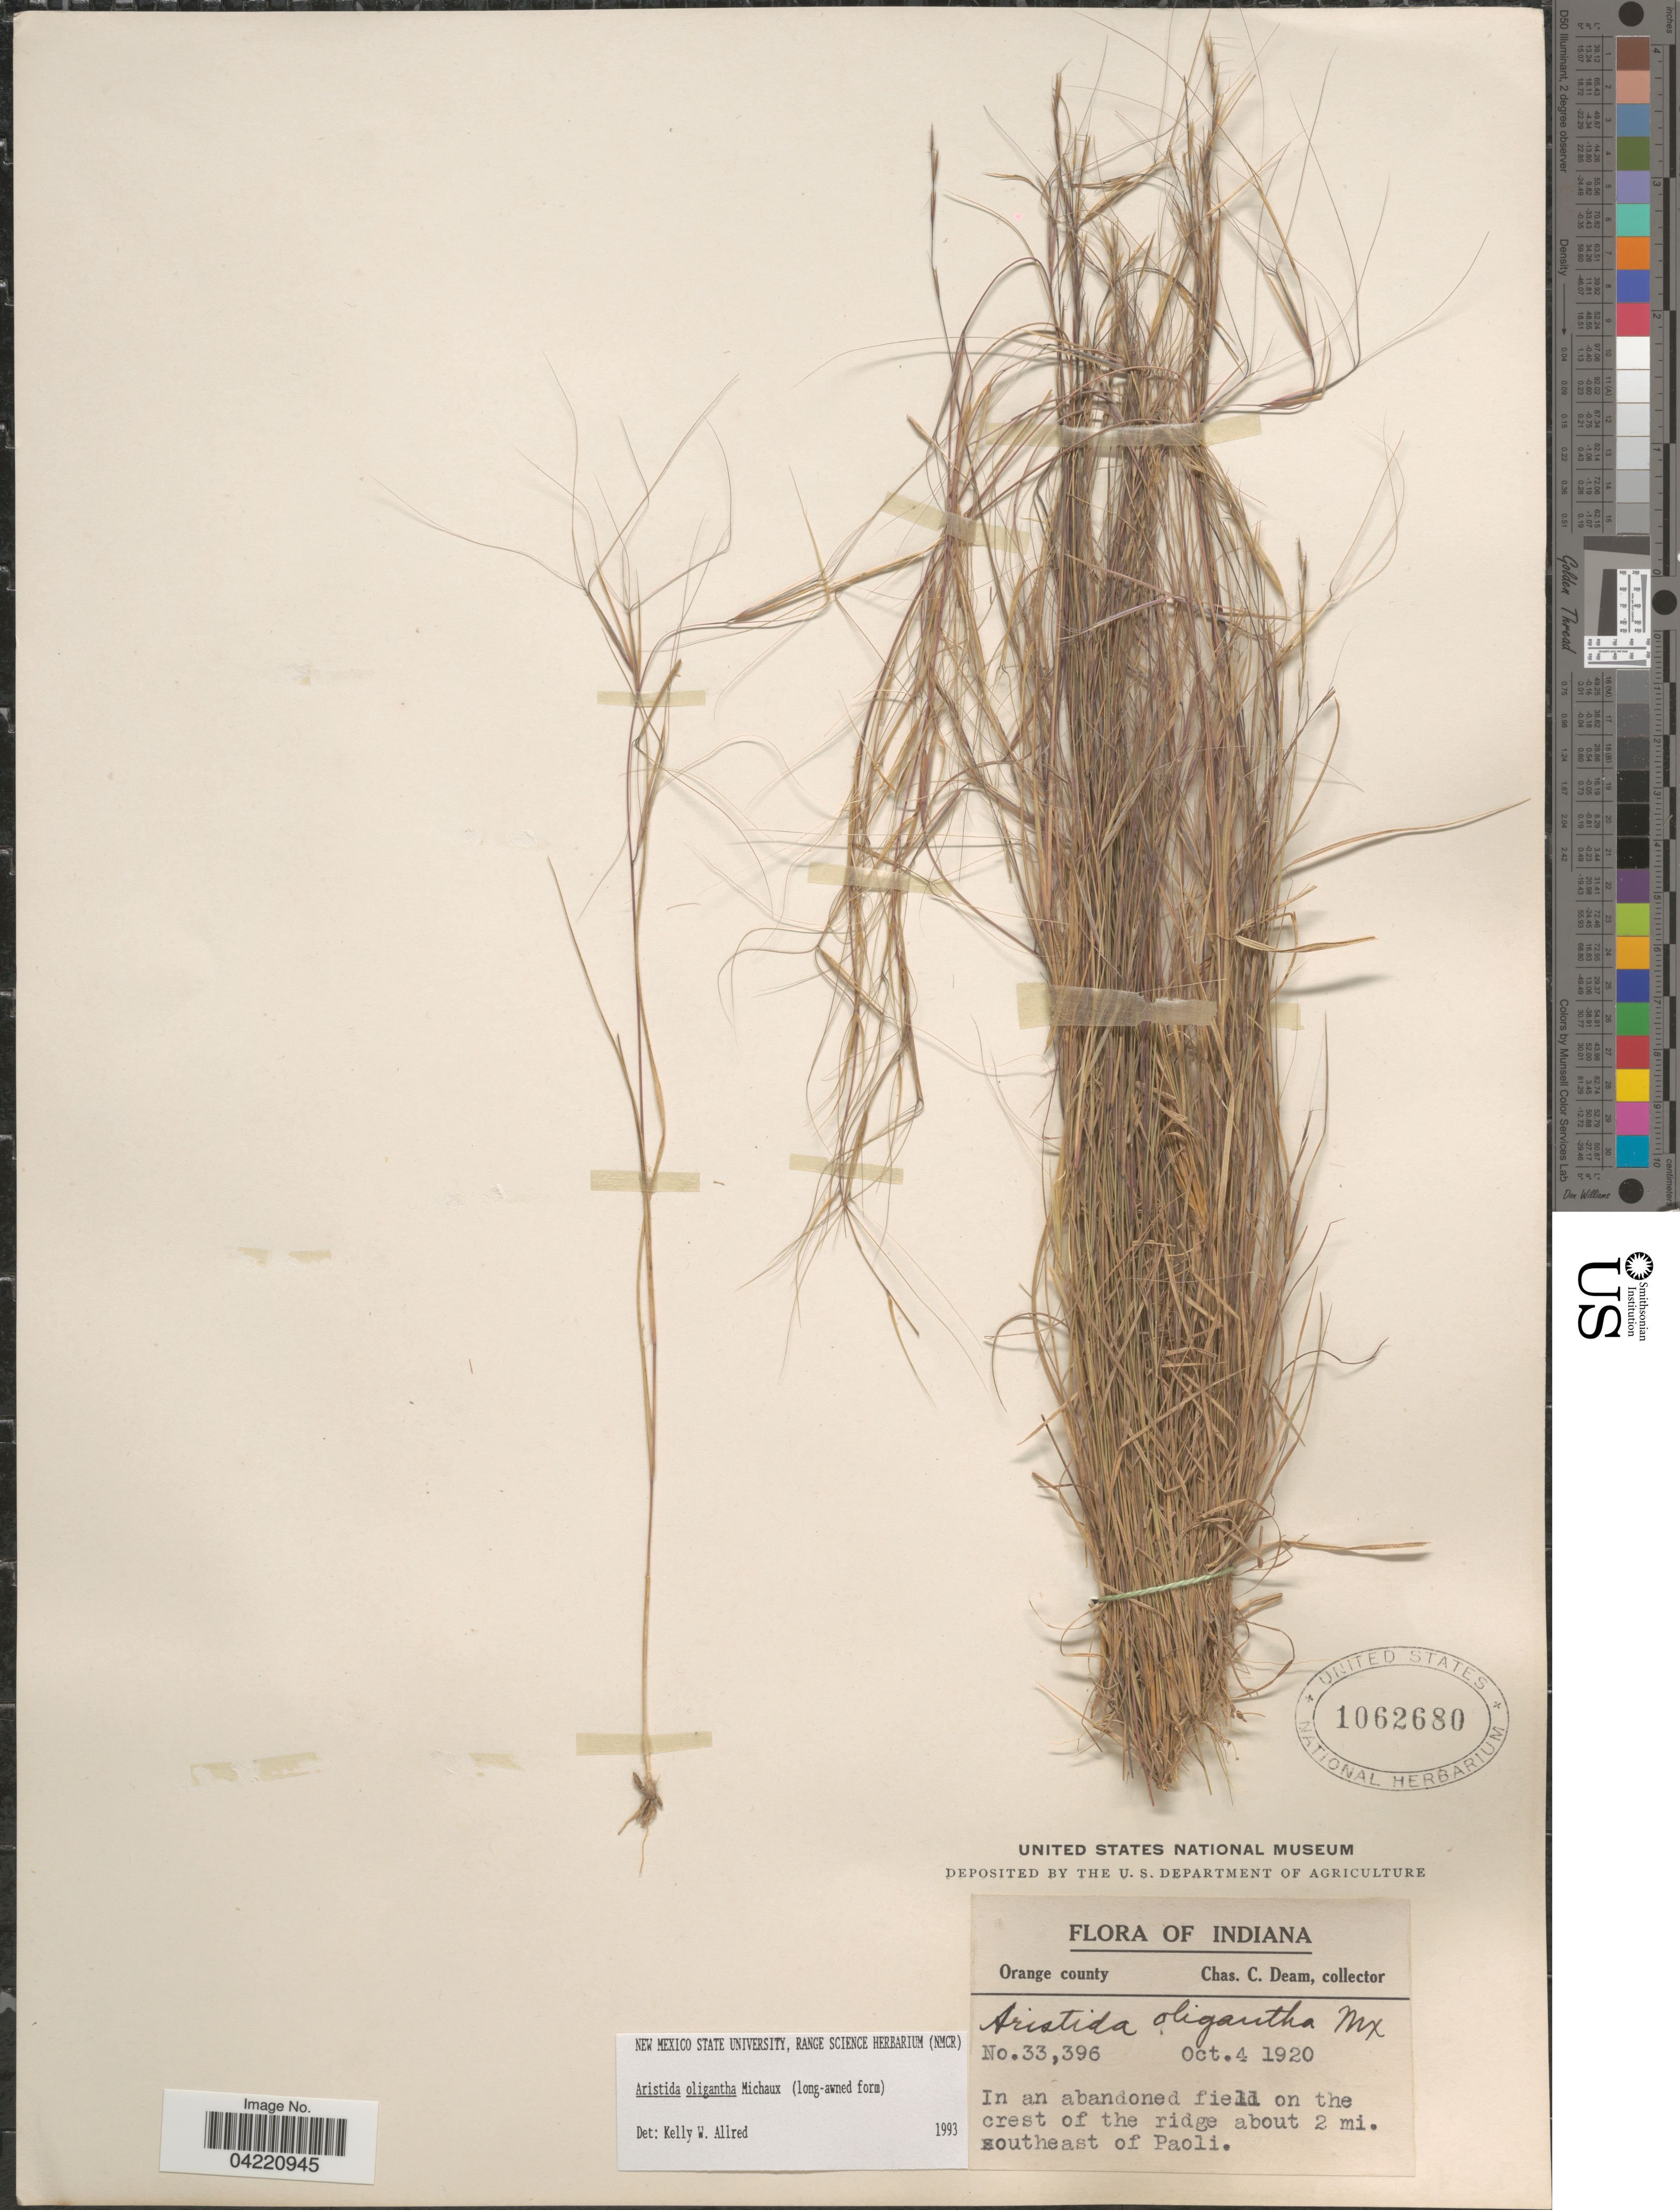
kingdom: Plantae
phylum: Tracheophyta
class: Liliopsida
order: Poales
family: Poaceae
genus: Aristida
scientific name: Aristida oligantha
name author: Michx.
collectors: C. C. Deam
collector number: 33396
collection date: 1920-10-04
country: United States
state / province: Indiana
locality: Orange county. In an abandoned field on the crest of the ridge about 2 mi. southeast of Paoli.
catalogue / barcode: US 1062680